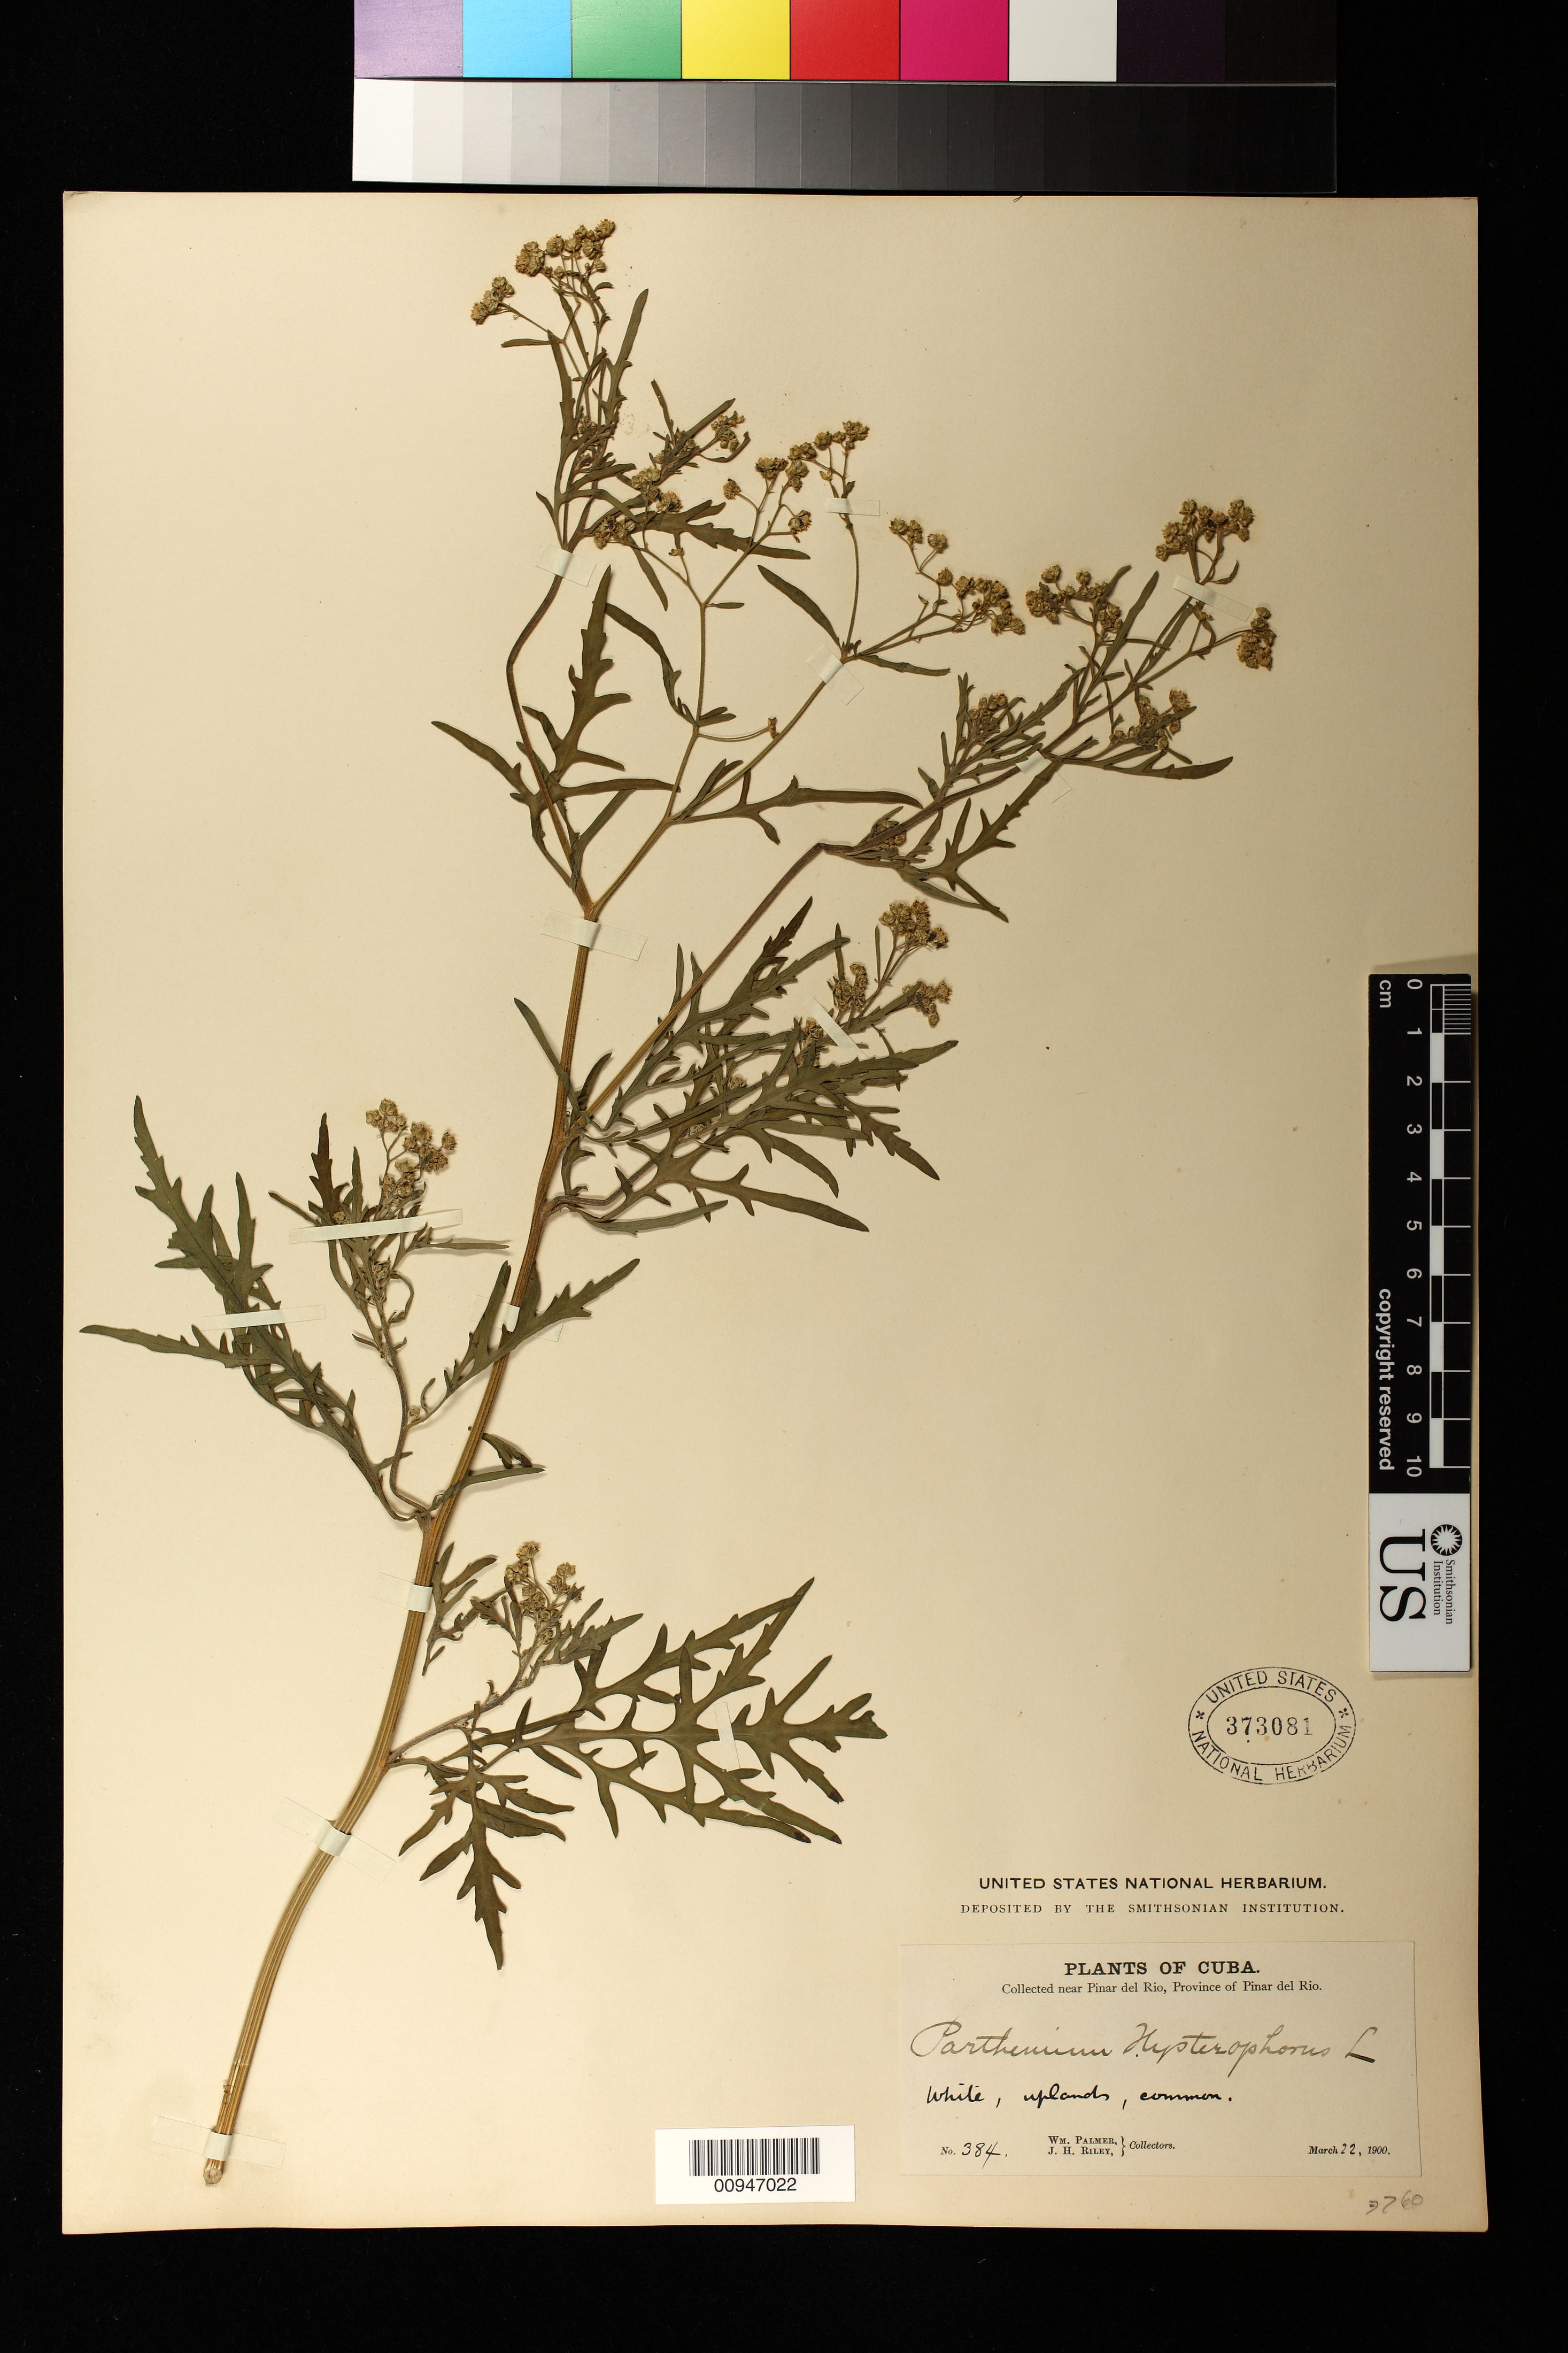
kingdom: Plantae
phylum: Tracheophyta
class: Magnoliopsida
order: Asterales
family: Asteraceae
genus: Parthenium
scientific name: Parthenium hysterophorus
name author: L.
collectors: W. Palmer & J. H. Riley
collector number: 384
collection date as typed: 22 Mar 1900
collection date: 1900-03-22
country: Cuba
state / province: Pinar del Rio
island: Cuba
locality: Near Pinar del Rio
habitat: Uplands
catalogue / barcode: US 373081